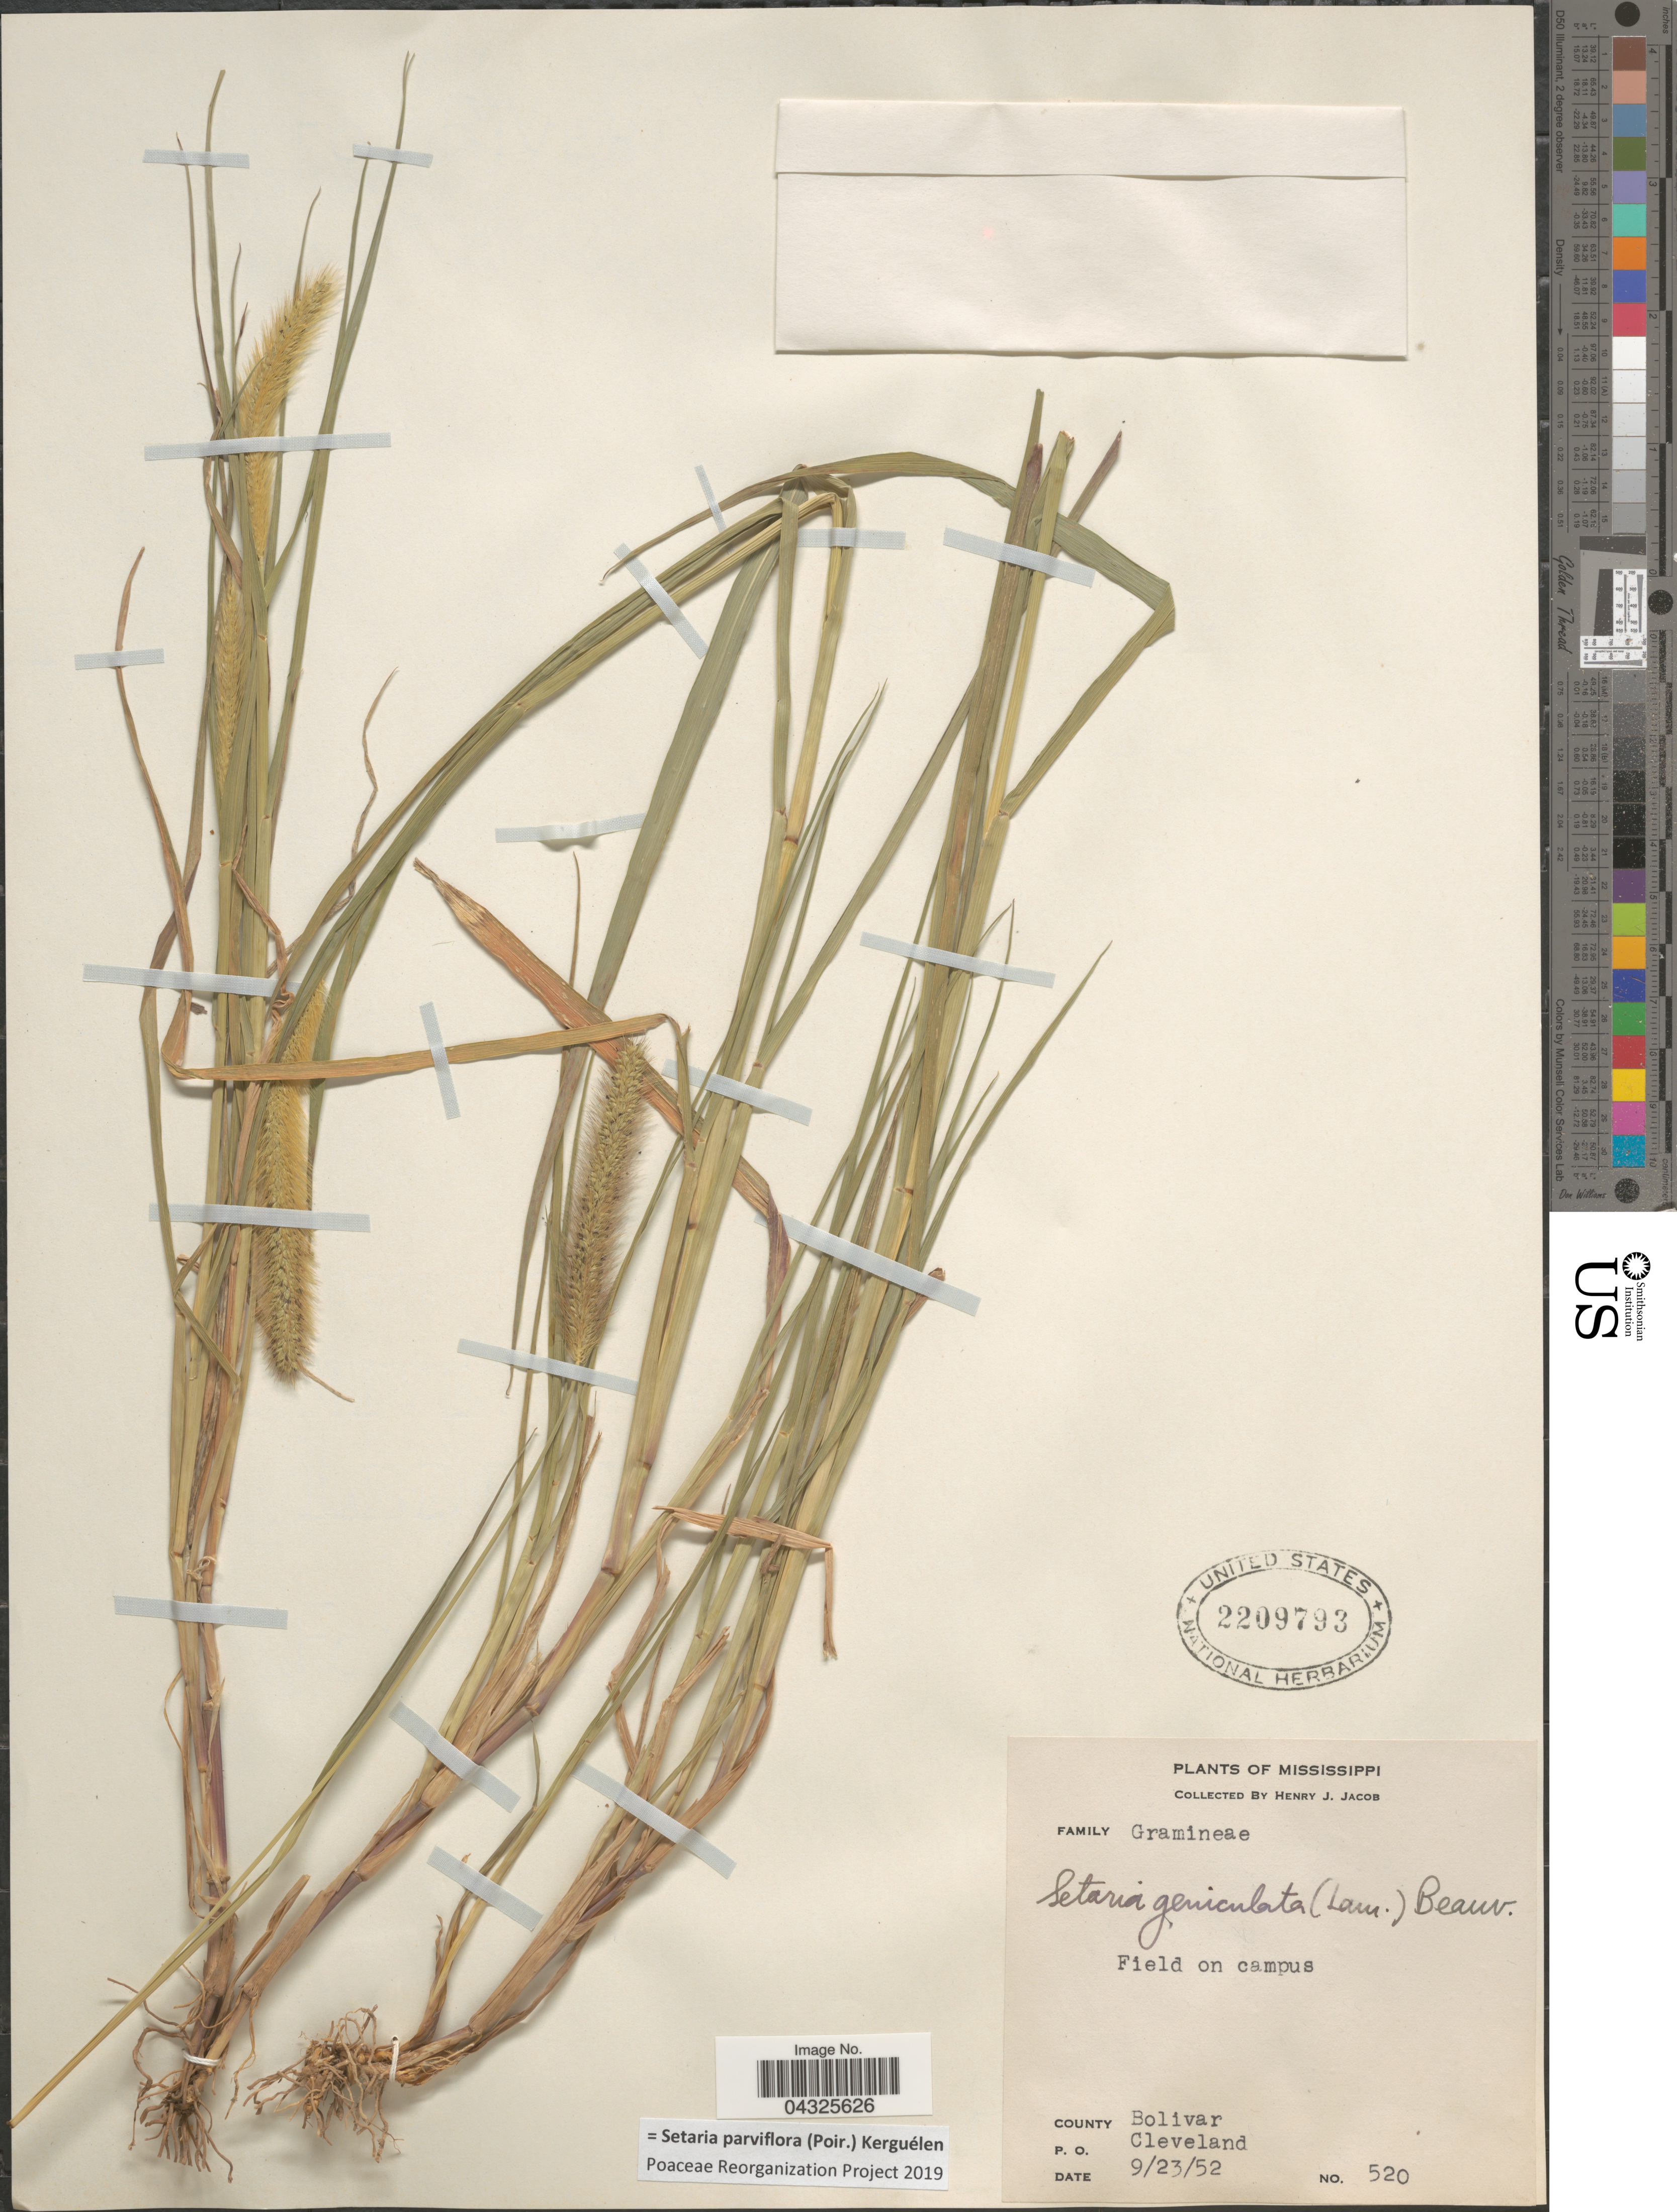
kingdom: Plantae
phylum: Tracheophyta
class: Liliopsida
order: Poales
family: Poaceae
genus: Setaria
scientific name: Setaria parviflora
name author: (Poir.) Kerguélen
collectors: H. Jacob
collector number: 520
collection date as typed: Transcribed d/m/y: 23/9/52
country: United States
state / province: Mississippi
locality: County Bolivar. P.O. Cleveland.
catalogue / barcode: US 2209793